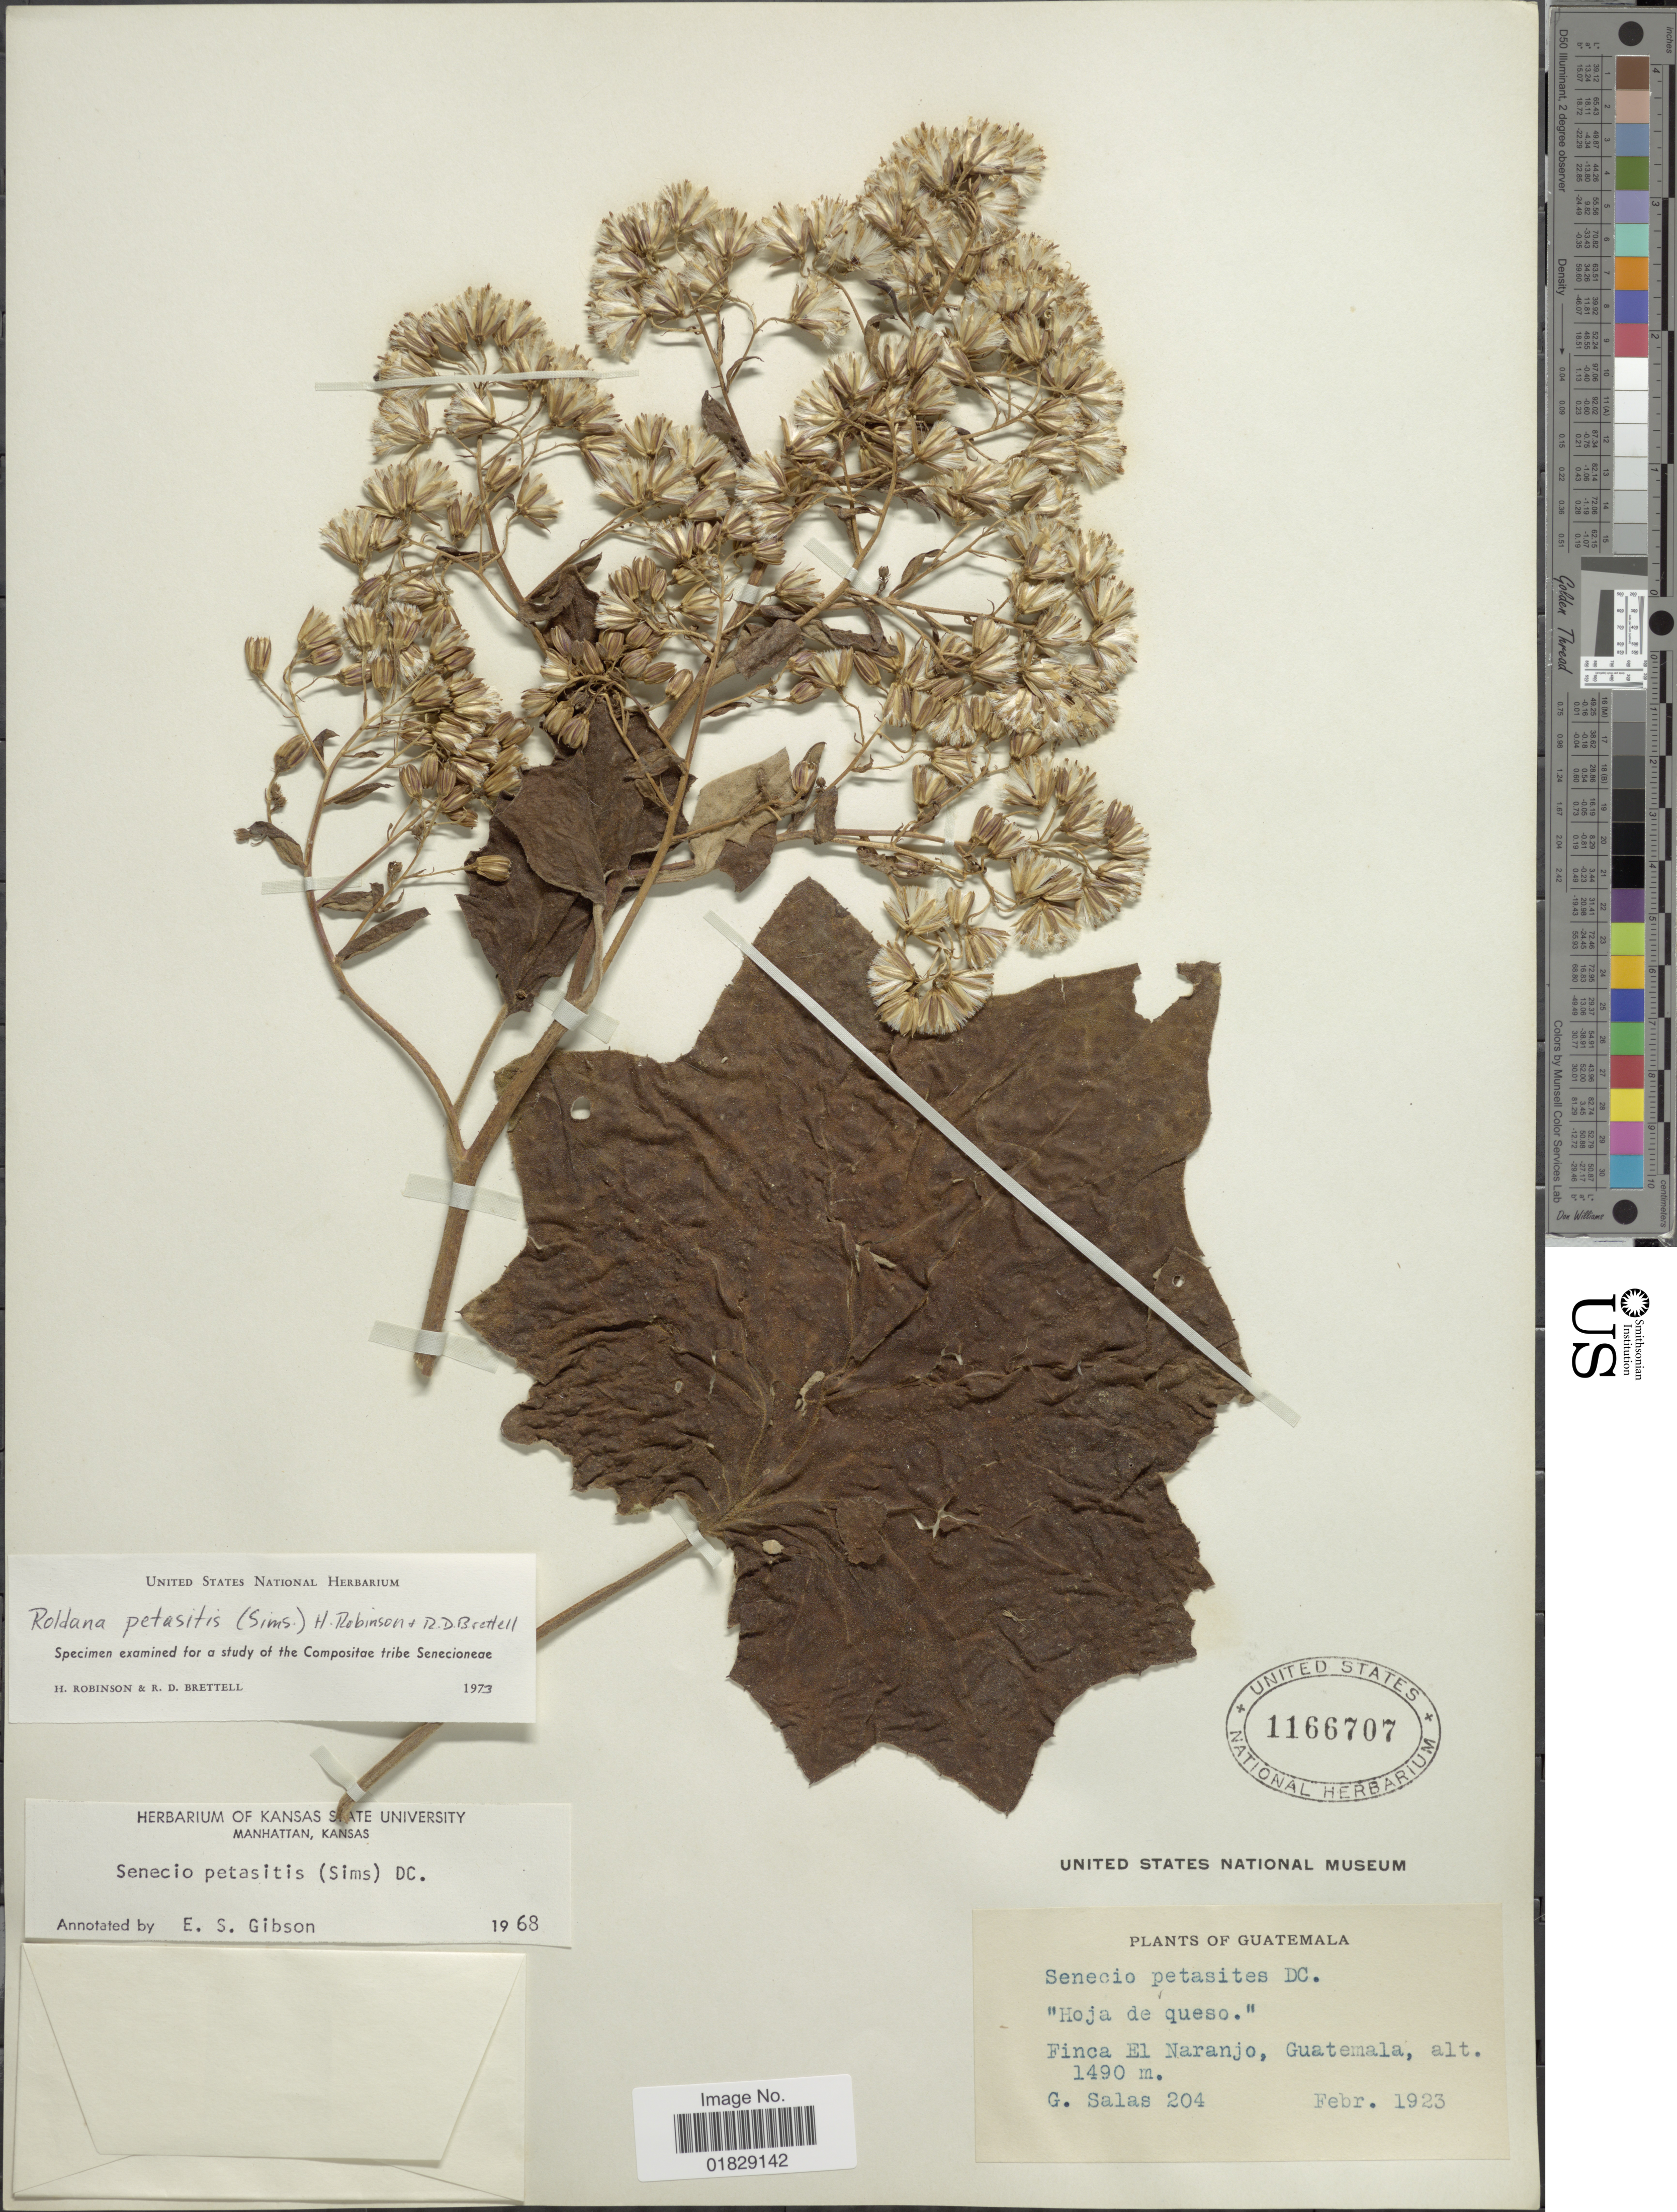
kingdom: Plantae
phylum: Tracheophyta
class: Magnoliopsida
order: Asterales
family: Asteraceae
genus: Roldana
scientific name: Roldana petasitis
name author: (Sims) H. Rob. & Brettell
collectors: G. Salas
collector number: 204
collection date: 1923-02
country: Guatemala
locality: Finca El Naranjo, Guatemala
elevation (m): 1490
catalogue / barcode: US 1166707